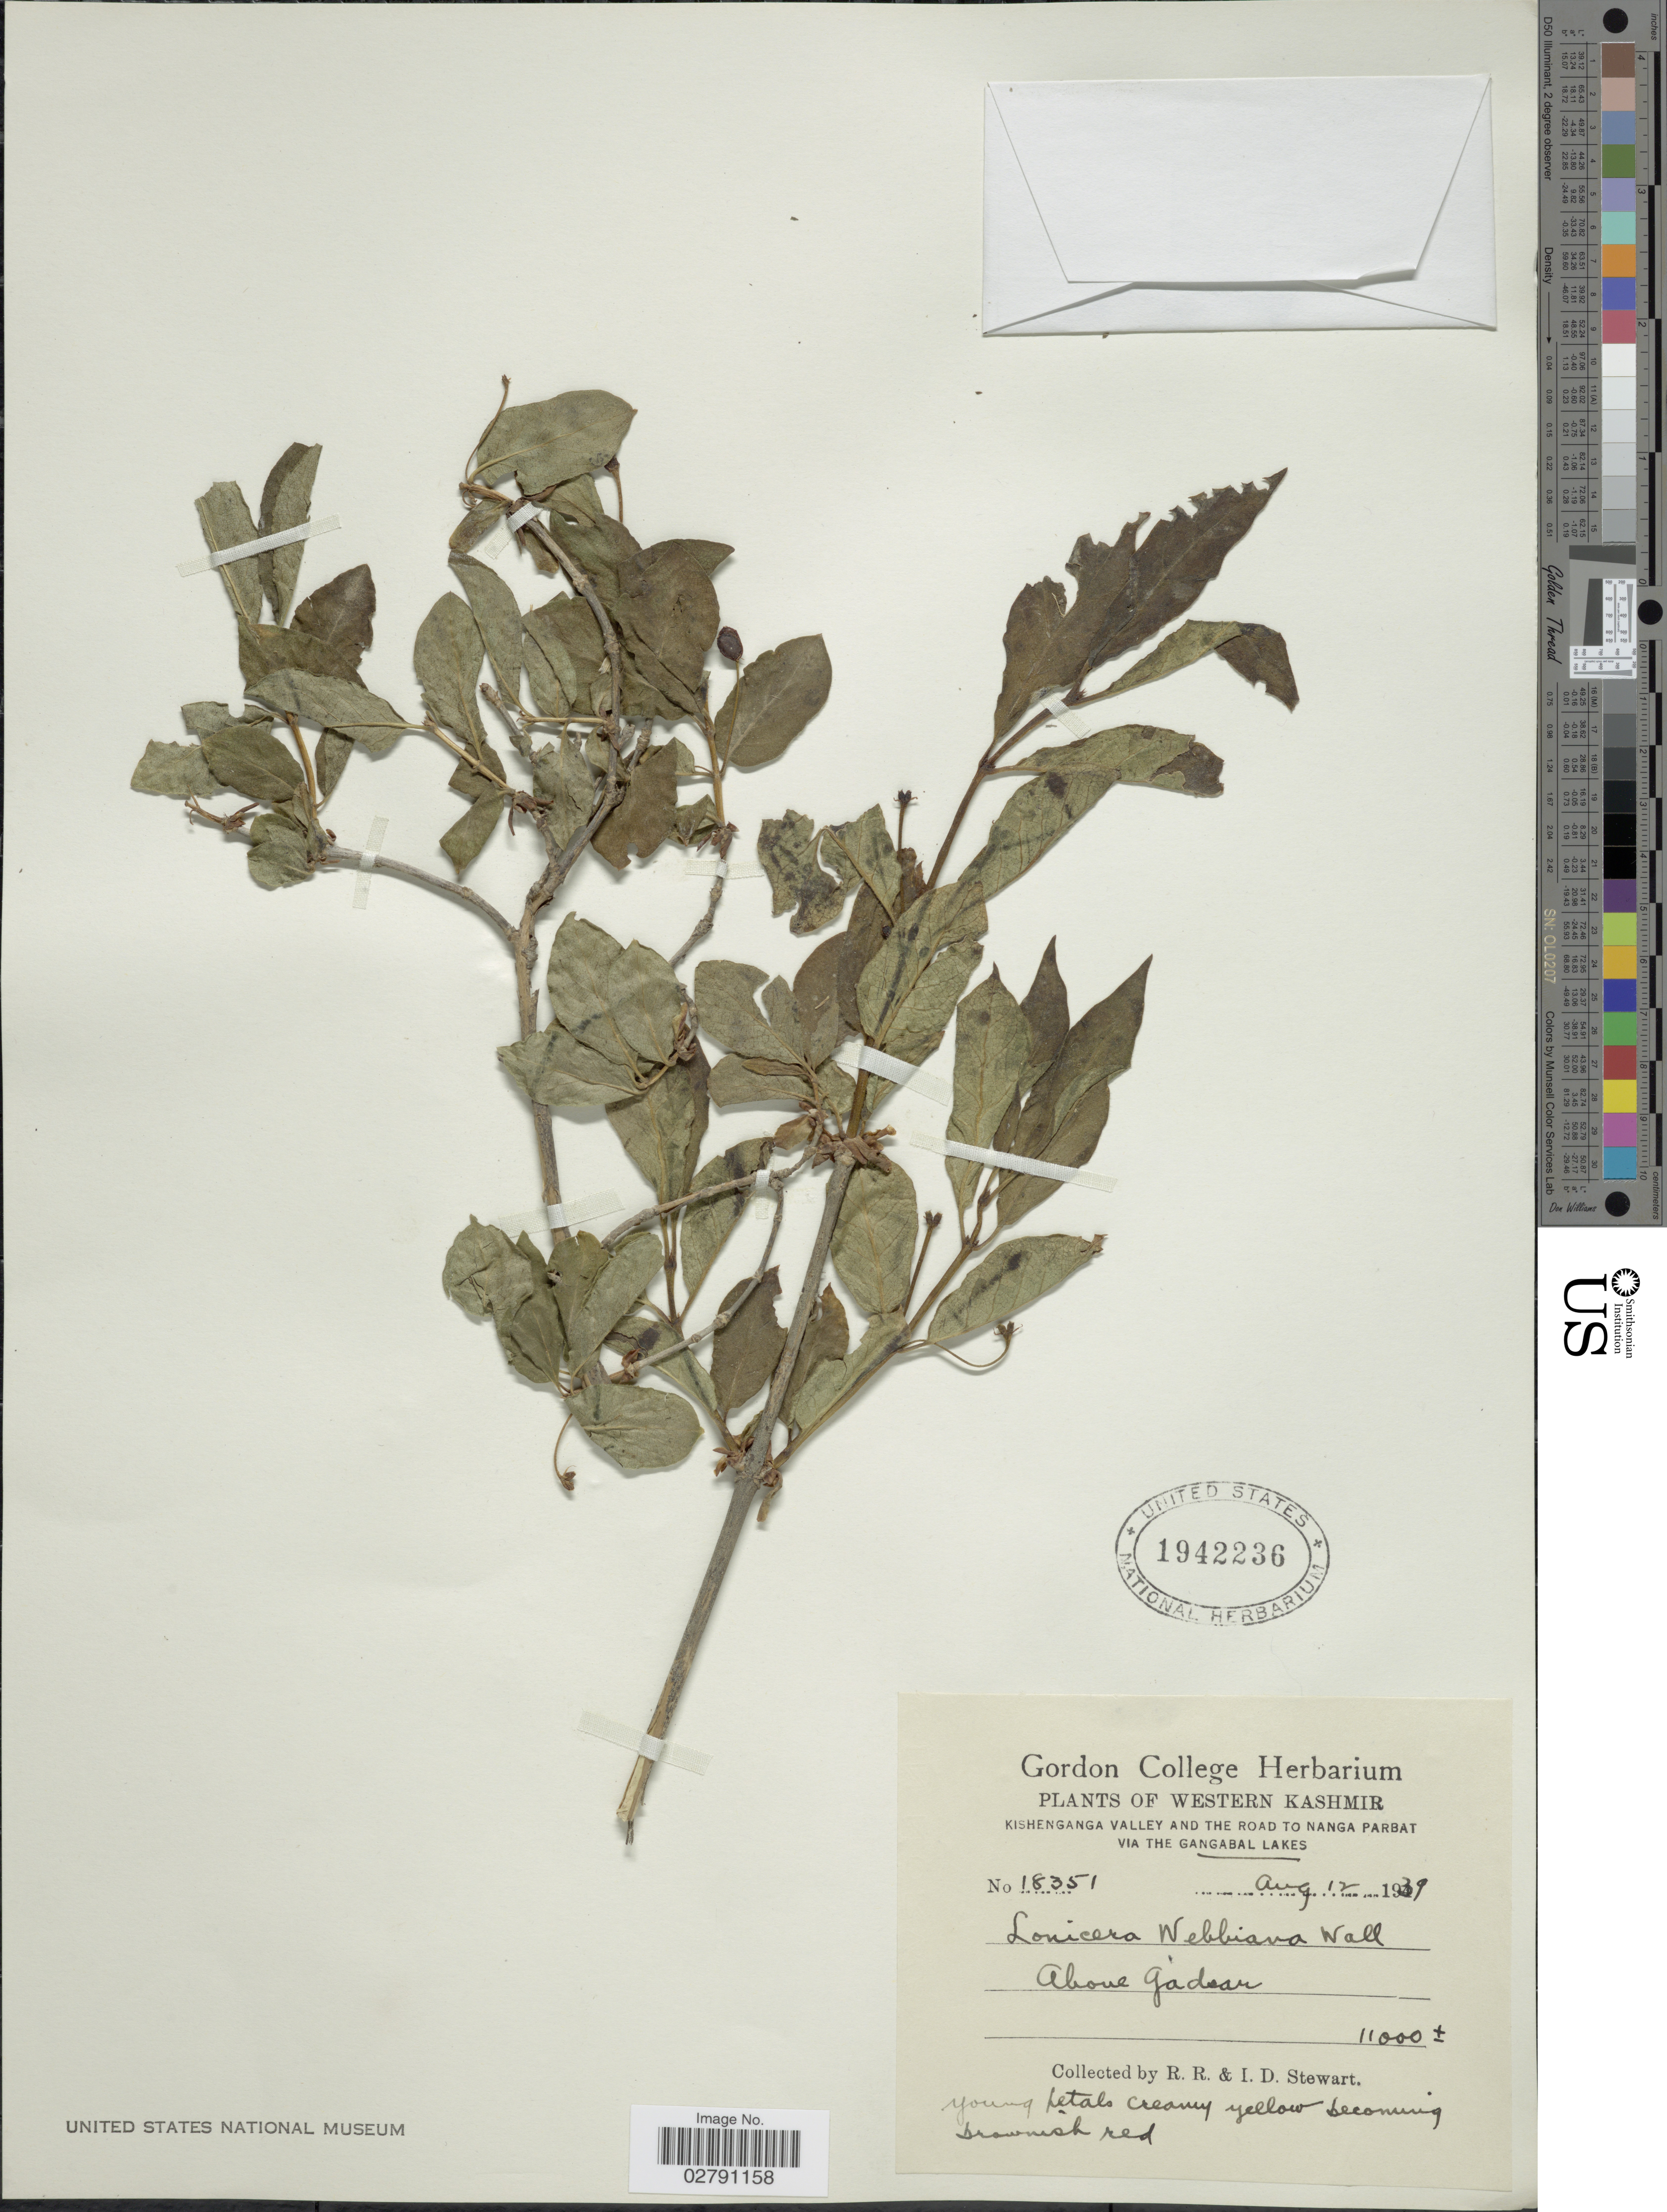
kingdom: Plantae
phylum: Tracheophyta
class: Magnoliopsida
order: Dipsacales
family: Caprifoliaceae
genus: Lonicera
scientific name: Lonicera webbiana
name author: Wall. ex DC.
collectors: R. R. Stewart & I. Stewart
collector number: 18351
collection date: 1939-08-12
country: India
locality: Western Kashmir. Kishenganga valley and the road to Nanga Parbat via the Gangabal Lakes. Above Gadear.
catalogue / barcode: US 1942236